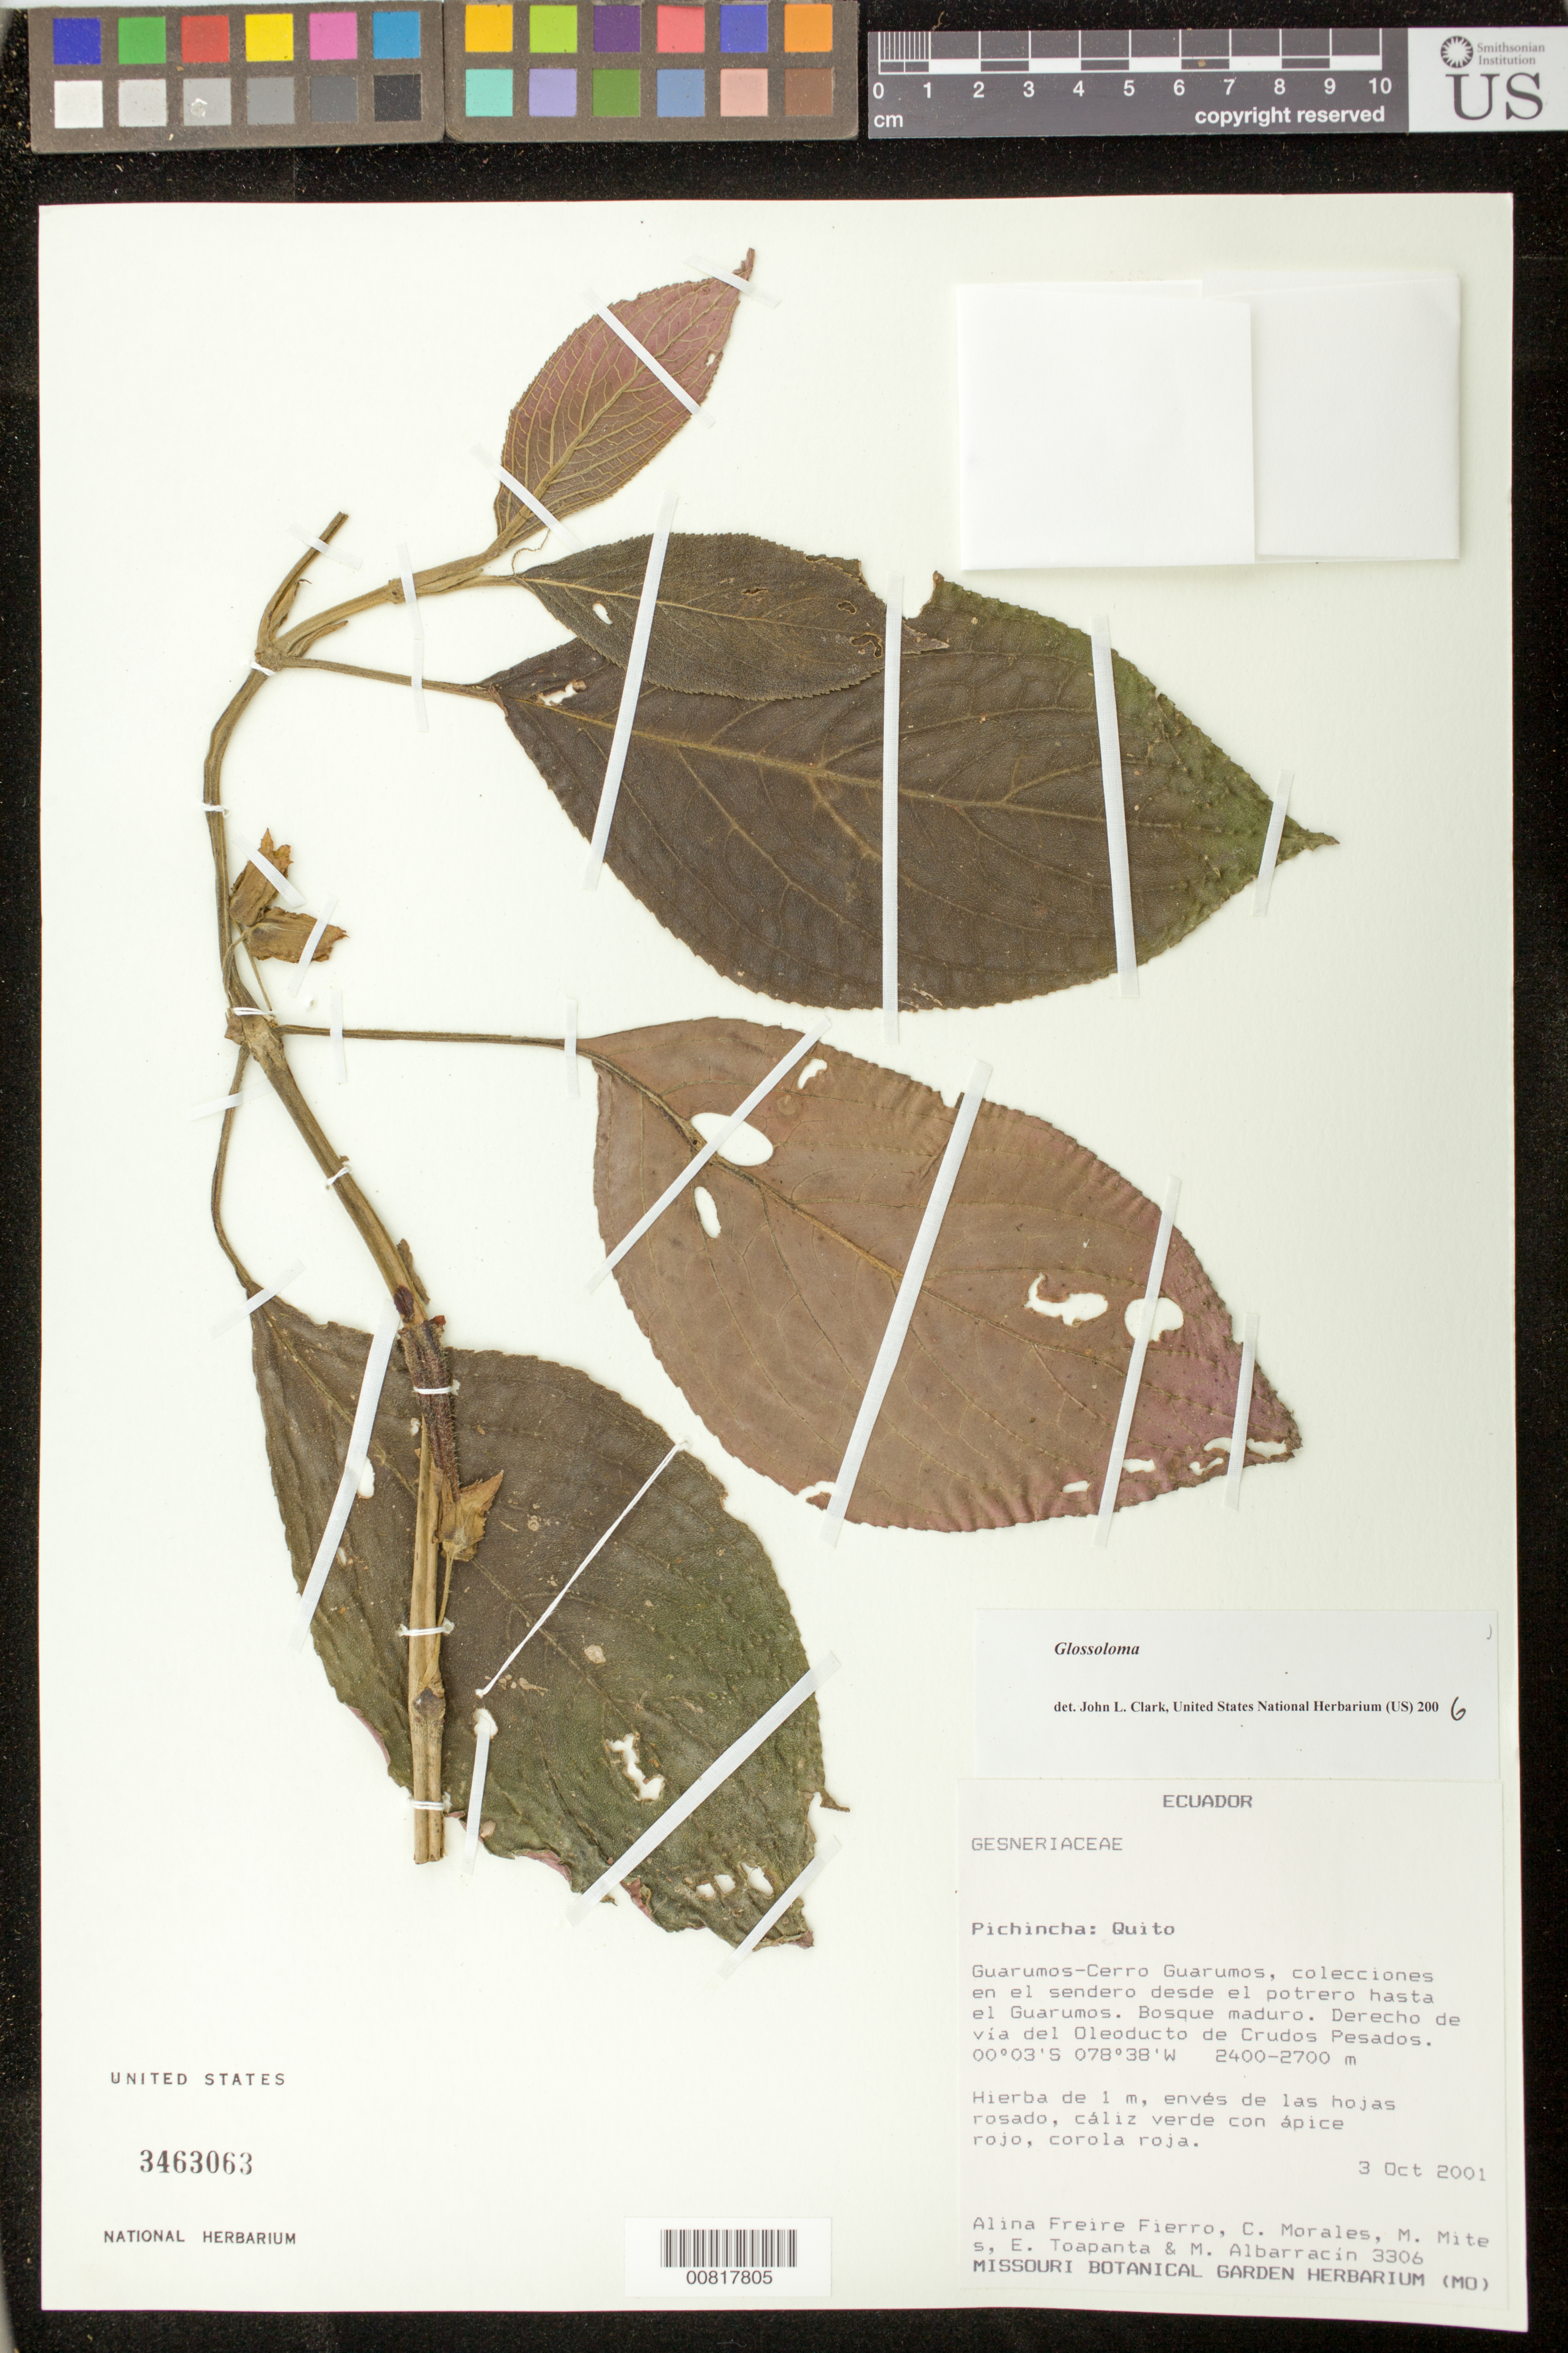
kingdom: Plantae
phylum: Tracheophyta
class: Magnoliopsida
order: Lamiales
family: Gesneriaceae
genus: Glossoloma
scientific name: Glossoloma sp.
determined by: Clark, J. L., (SEL), The Marie Selby Botanical Garden (UNITED STATES)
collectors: A. Freire-Fierro, C. Morales, M. Mites, E. Toapanta & M. Albarracín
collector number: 3306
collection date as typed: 03 Oct 2001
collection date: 2001-10-03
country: Ecuador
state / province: Pichincha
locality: Pichincha: Quito. Guarumos-Cerro Guarumos, colecciones en el sendero desde el potrero hasta el Guarumos; derecho de via del Oleoducto de Crudos Pesados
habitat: Bosque maduro.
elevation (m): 2400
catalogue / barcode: US 3463063